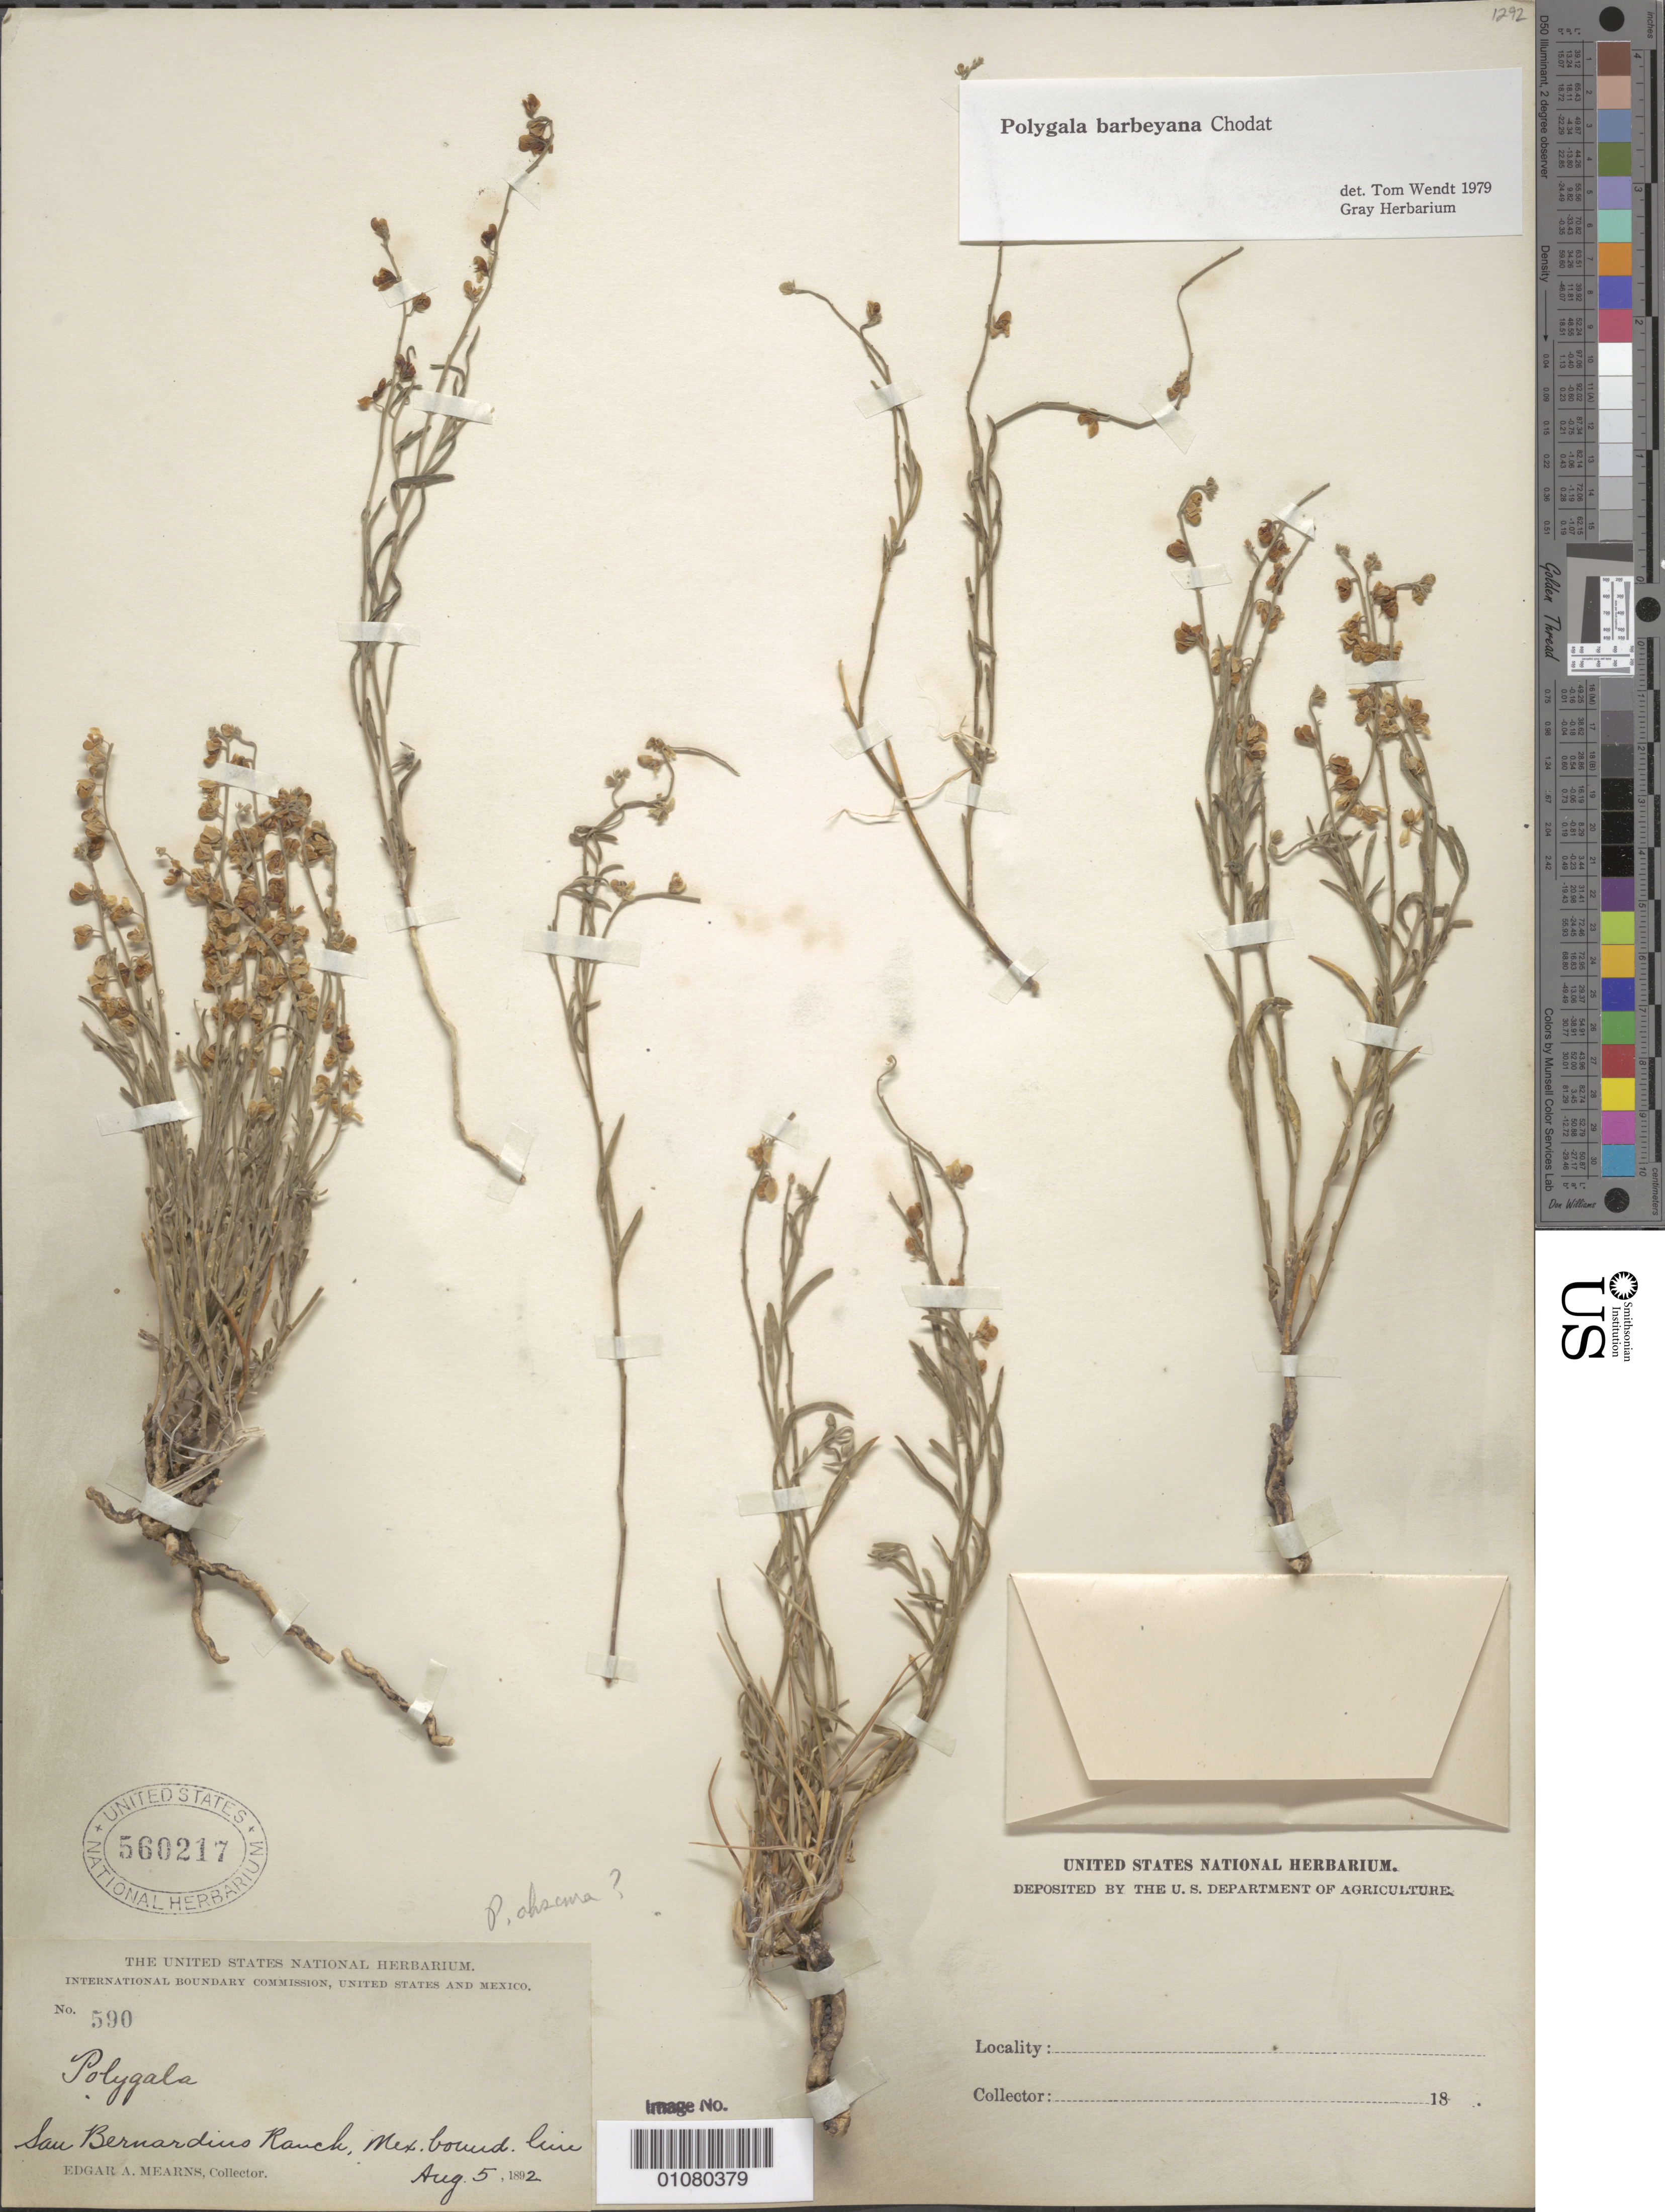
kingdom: Plantae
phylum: Tracheophyta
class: Magnoliopsida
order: Fabales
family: Polygalaceae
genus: Hebecarpa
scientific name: Hebecarpa barbeyana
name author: (Chodat) J.R. Abbott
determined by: Strong, Mark T., (BOT), Smithsonian Institution - National Museum of Natural History (UNITED STATES)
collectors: E. A. Mearns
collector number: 590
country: Mexico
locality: San Bernardino Ranch, Mexican boundary line.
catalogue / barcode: US 560217